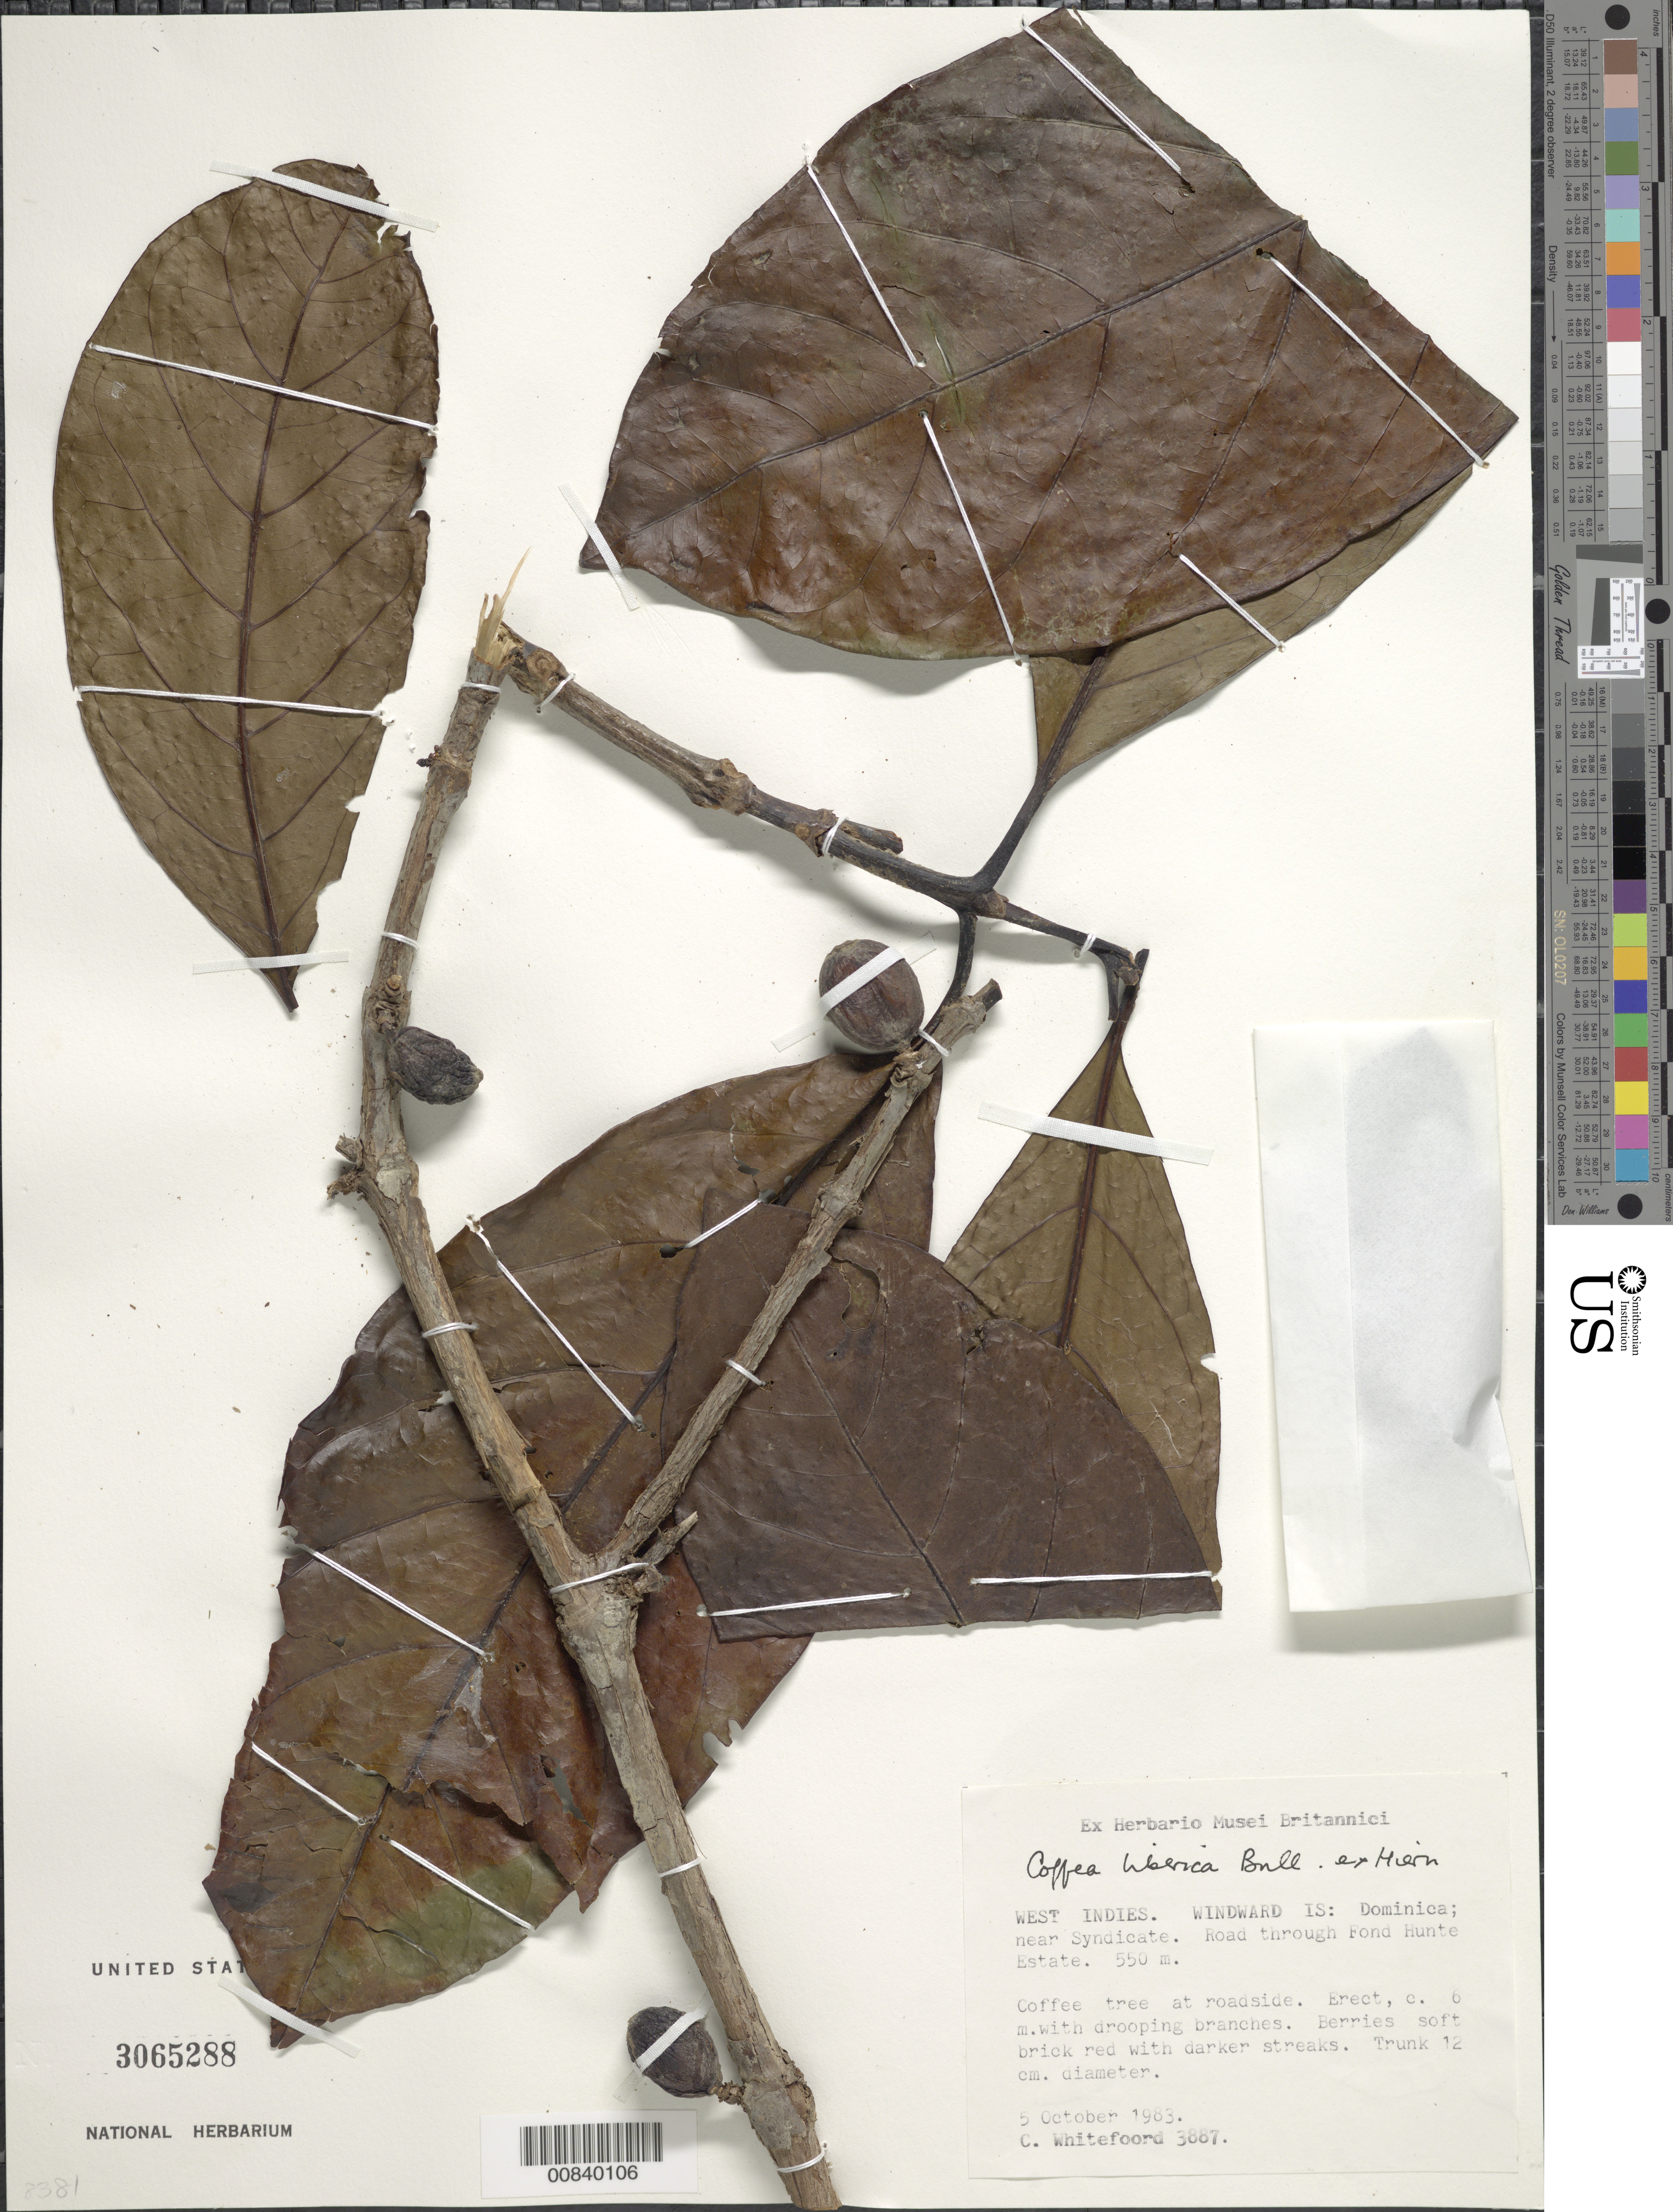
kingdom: Plantae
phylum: Tracheophyta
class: Magnoliopsida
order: Gentianales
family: Rubiaceae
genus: Coffea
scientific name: Coffea liberica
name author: Hiern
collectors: C. Whitefoord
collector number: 3887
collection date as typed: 05 Oct 1983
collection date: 1983-10-05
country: Dominica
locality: Near Syndicate. Road through Fond Hunte Estate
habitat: At roadside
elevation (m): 550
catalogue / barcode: US 3065288